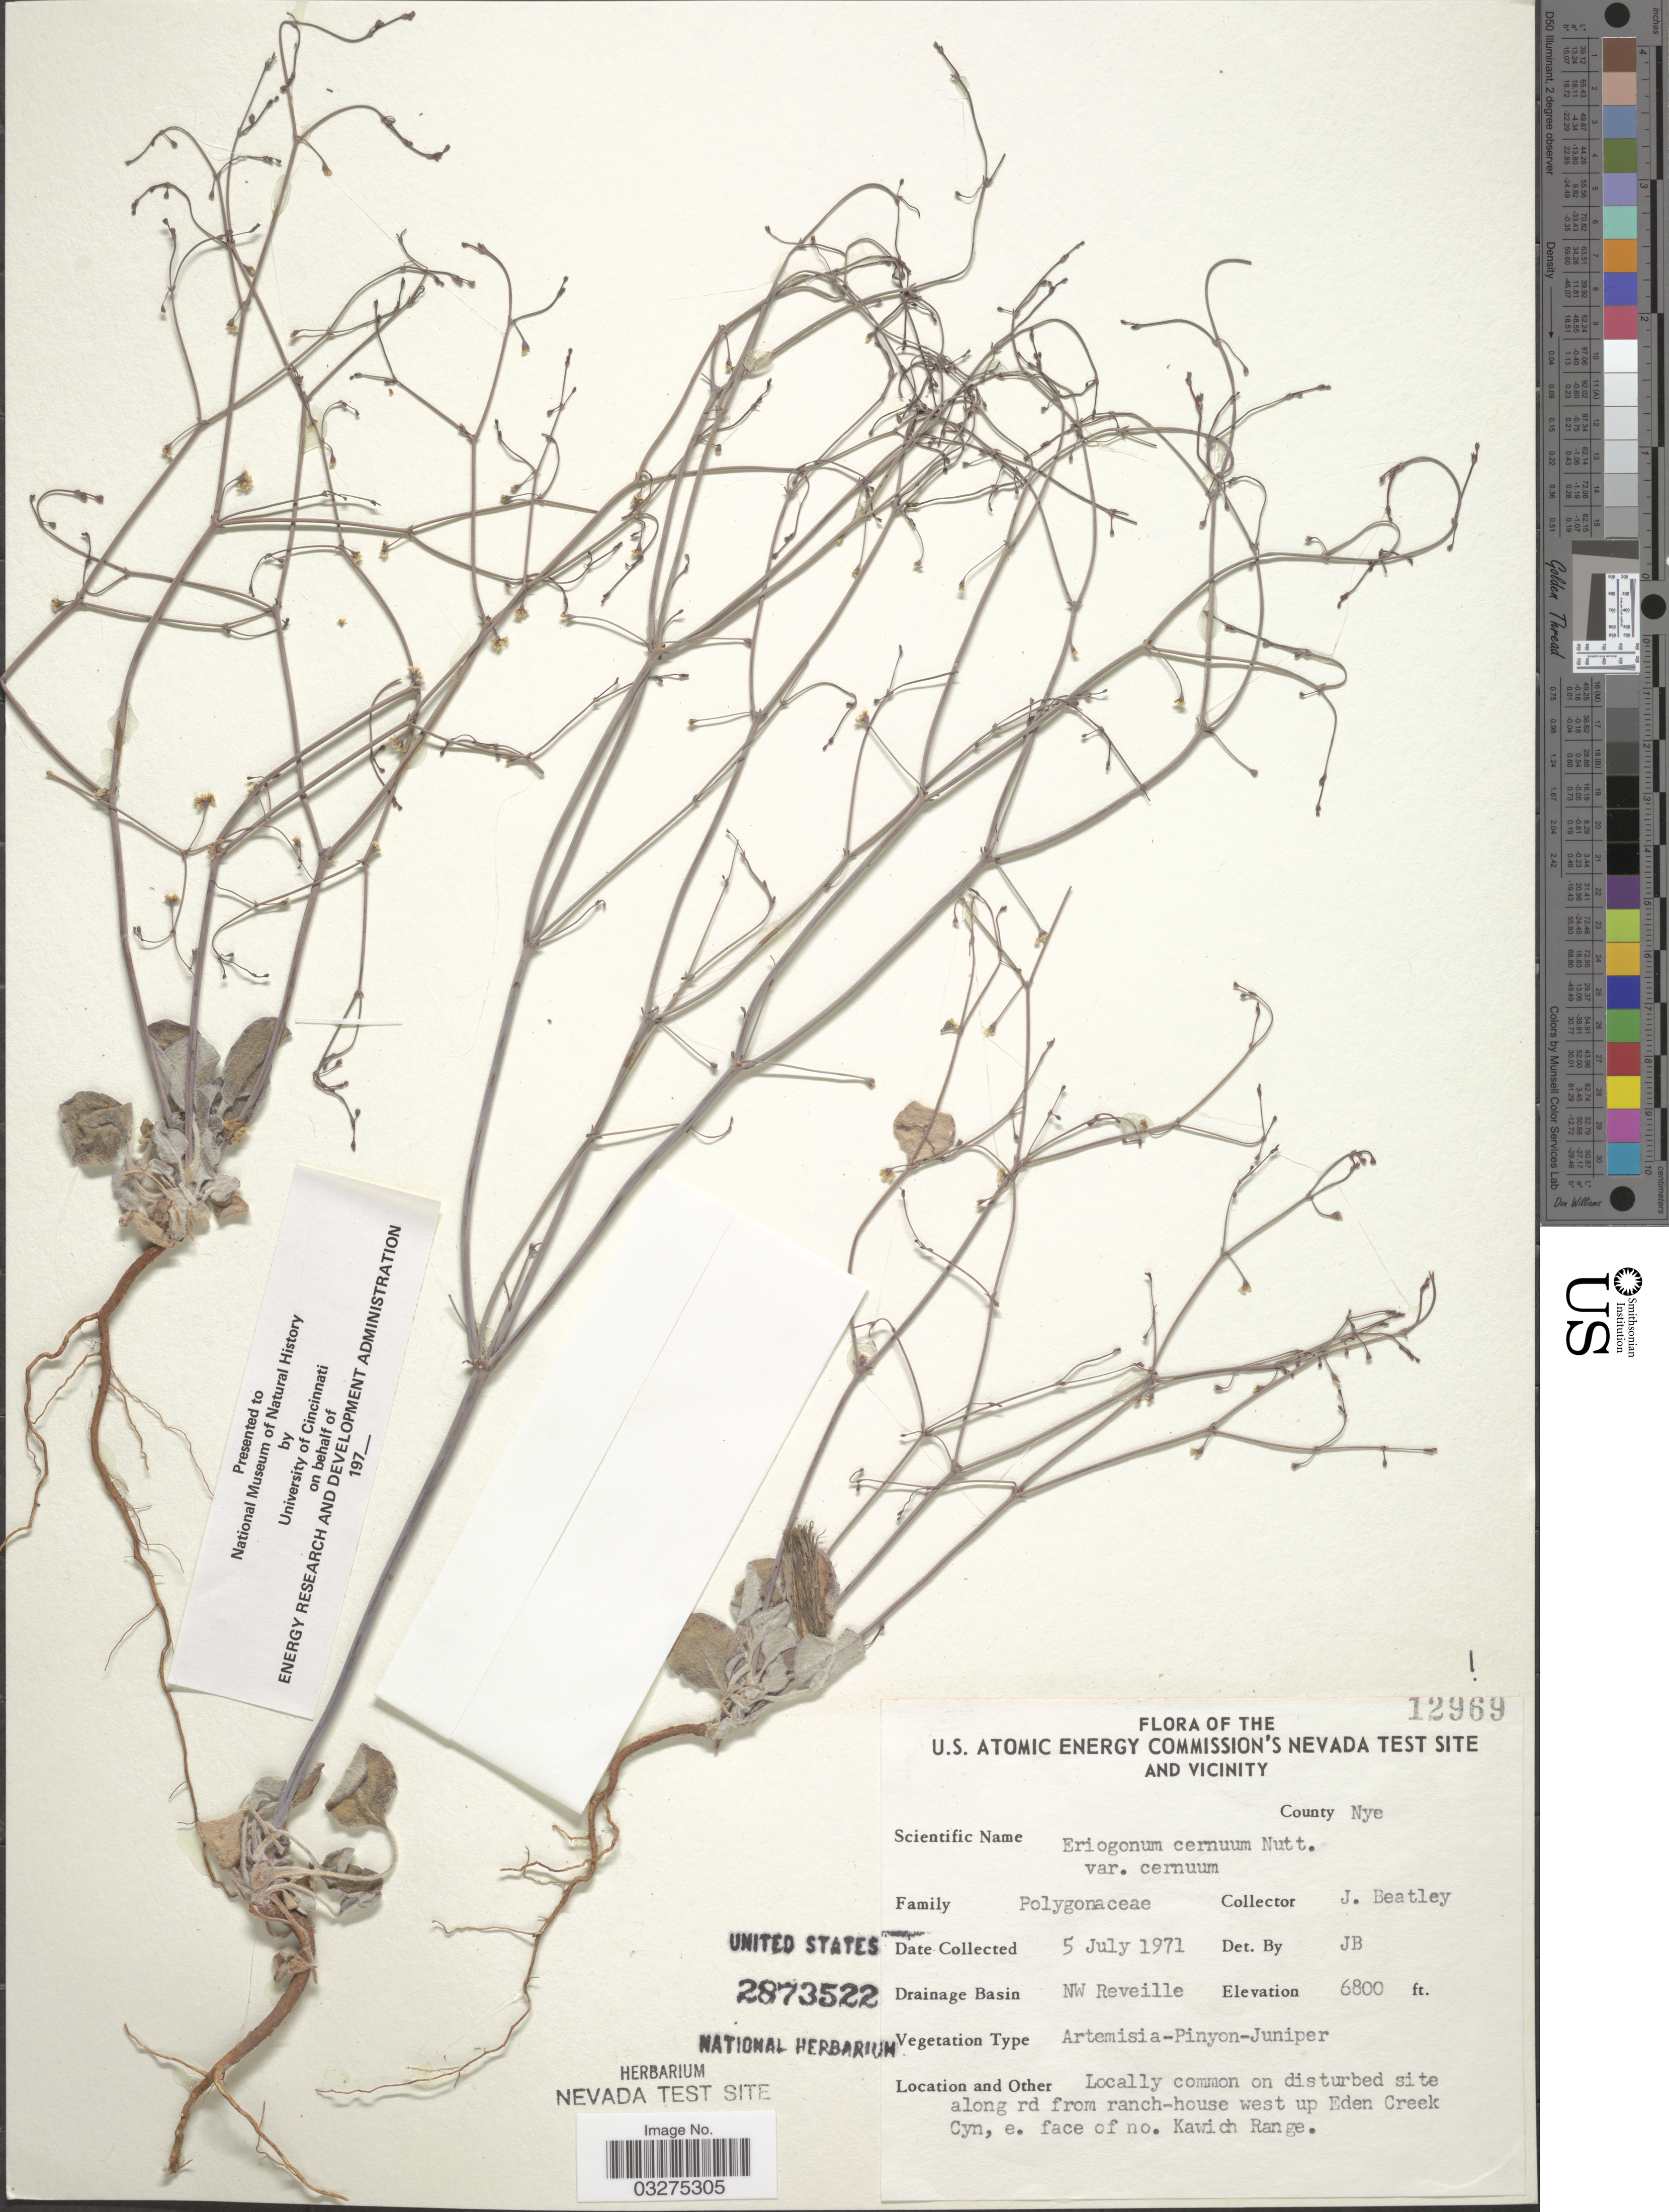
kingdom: Plantae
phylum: Tracheophyta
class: Magnoliopsida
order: Caryophyllales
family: Polygonaceae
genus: Eriogonum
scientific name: Eriogonum cernuum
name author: Nutt.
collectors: J. C. Beatley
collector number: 12969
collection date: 1971-07-05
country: United States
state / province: Nevada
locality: U.S. Atomic Energy Commission's Nevada Test Site and Vicinity. County Nye. Drainage Basin NW Reveille. Locally common on disturbed site along rd from ranch-house west up Eden Creek Cyn, e. face of no. Kawich Range.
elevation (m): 2073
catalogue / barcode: US 2873522